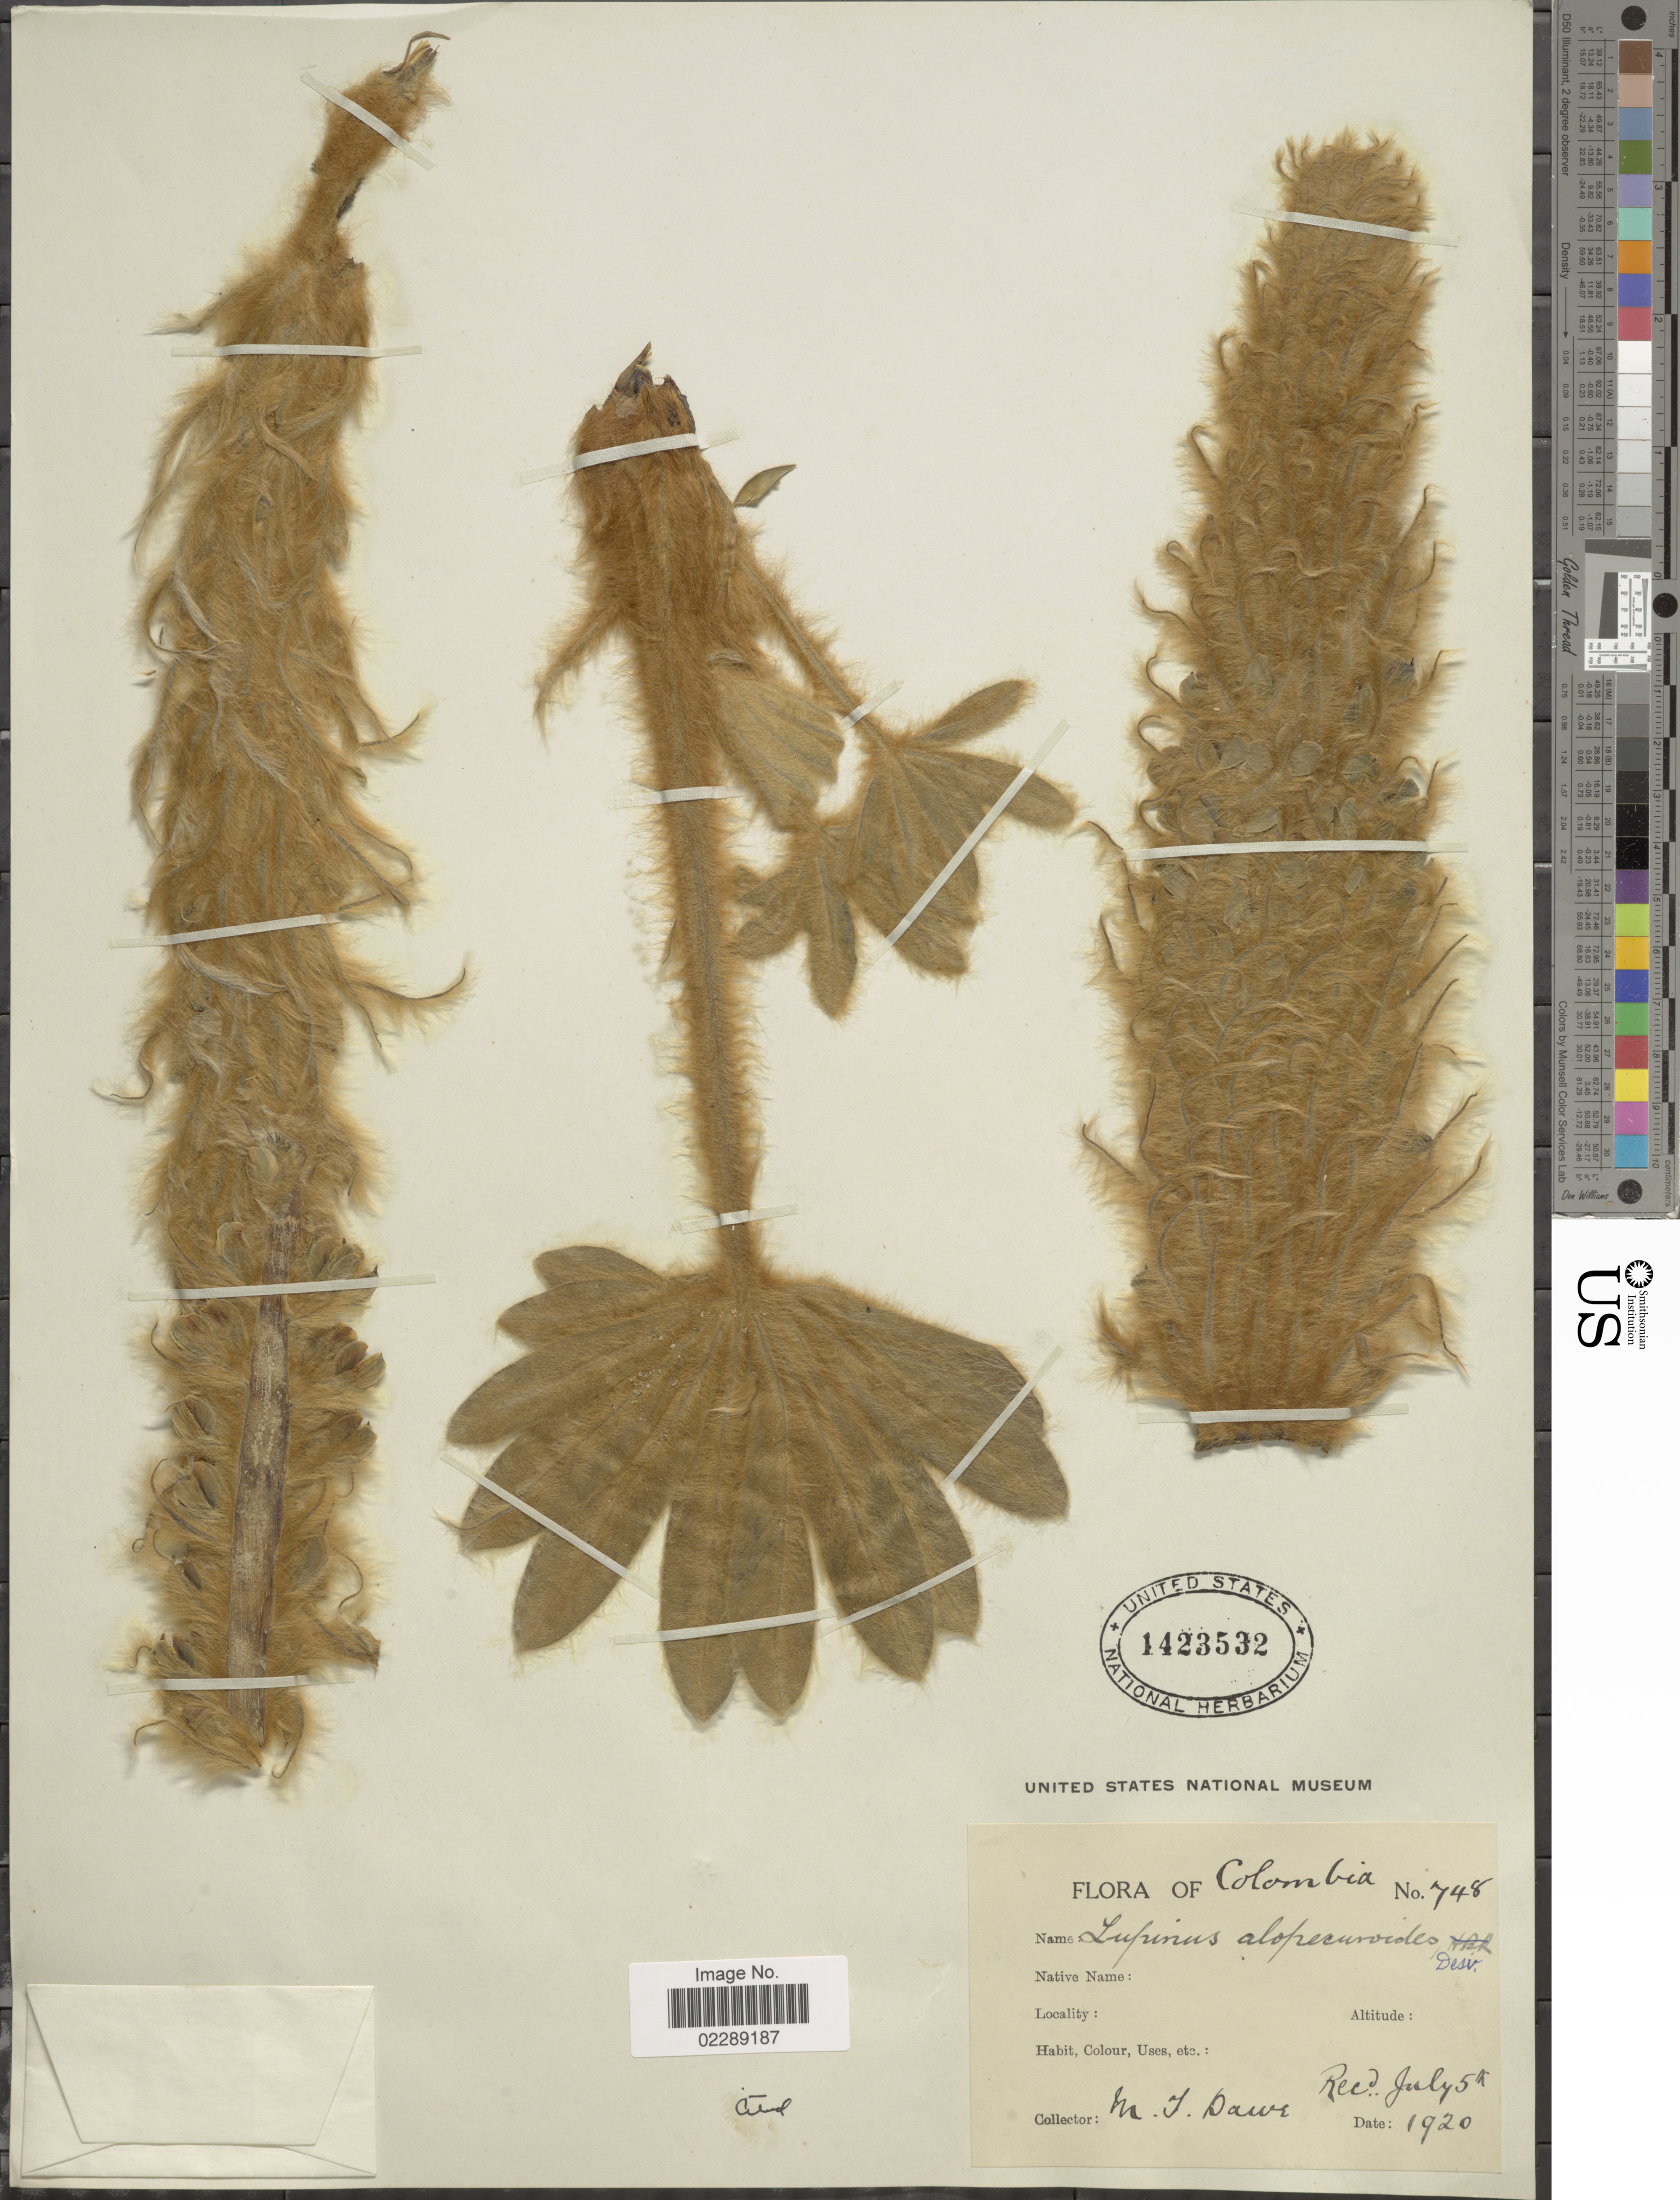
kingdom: Plantae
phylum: Tracheophyta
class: Magnoliopsida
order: Fabales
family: Fabaceae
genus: Lupinus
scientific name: Lupinus alopecuroides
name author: Desr.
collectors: M. T. Dawe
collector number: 748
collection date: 1920-07-05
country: Colombia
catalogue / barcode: US 1423532